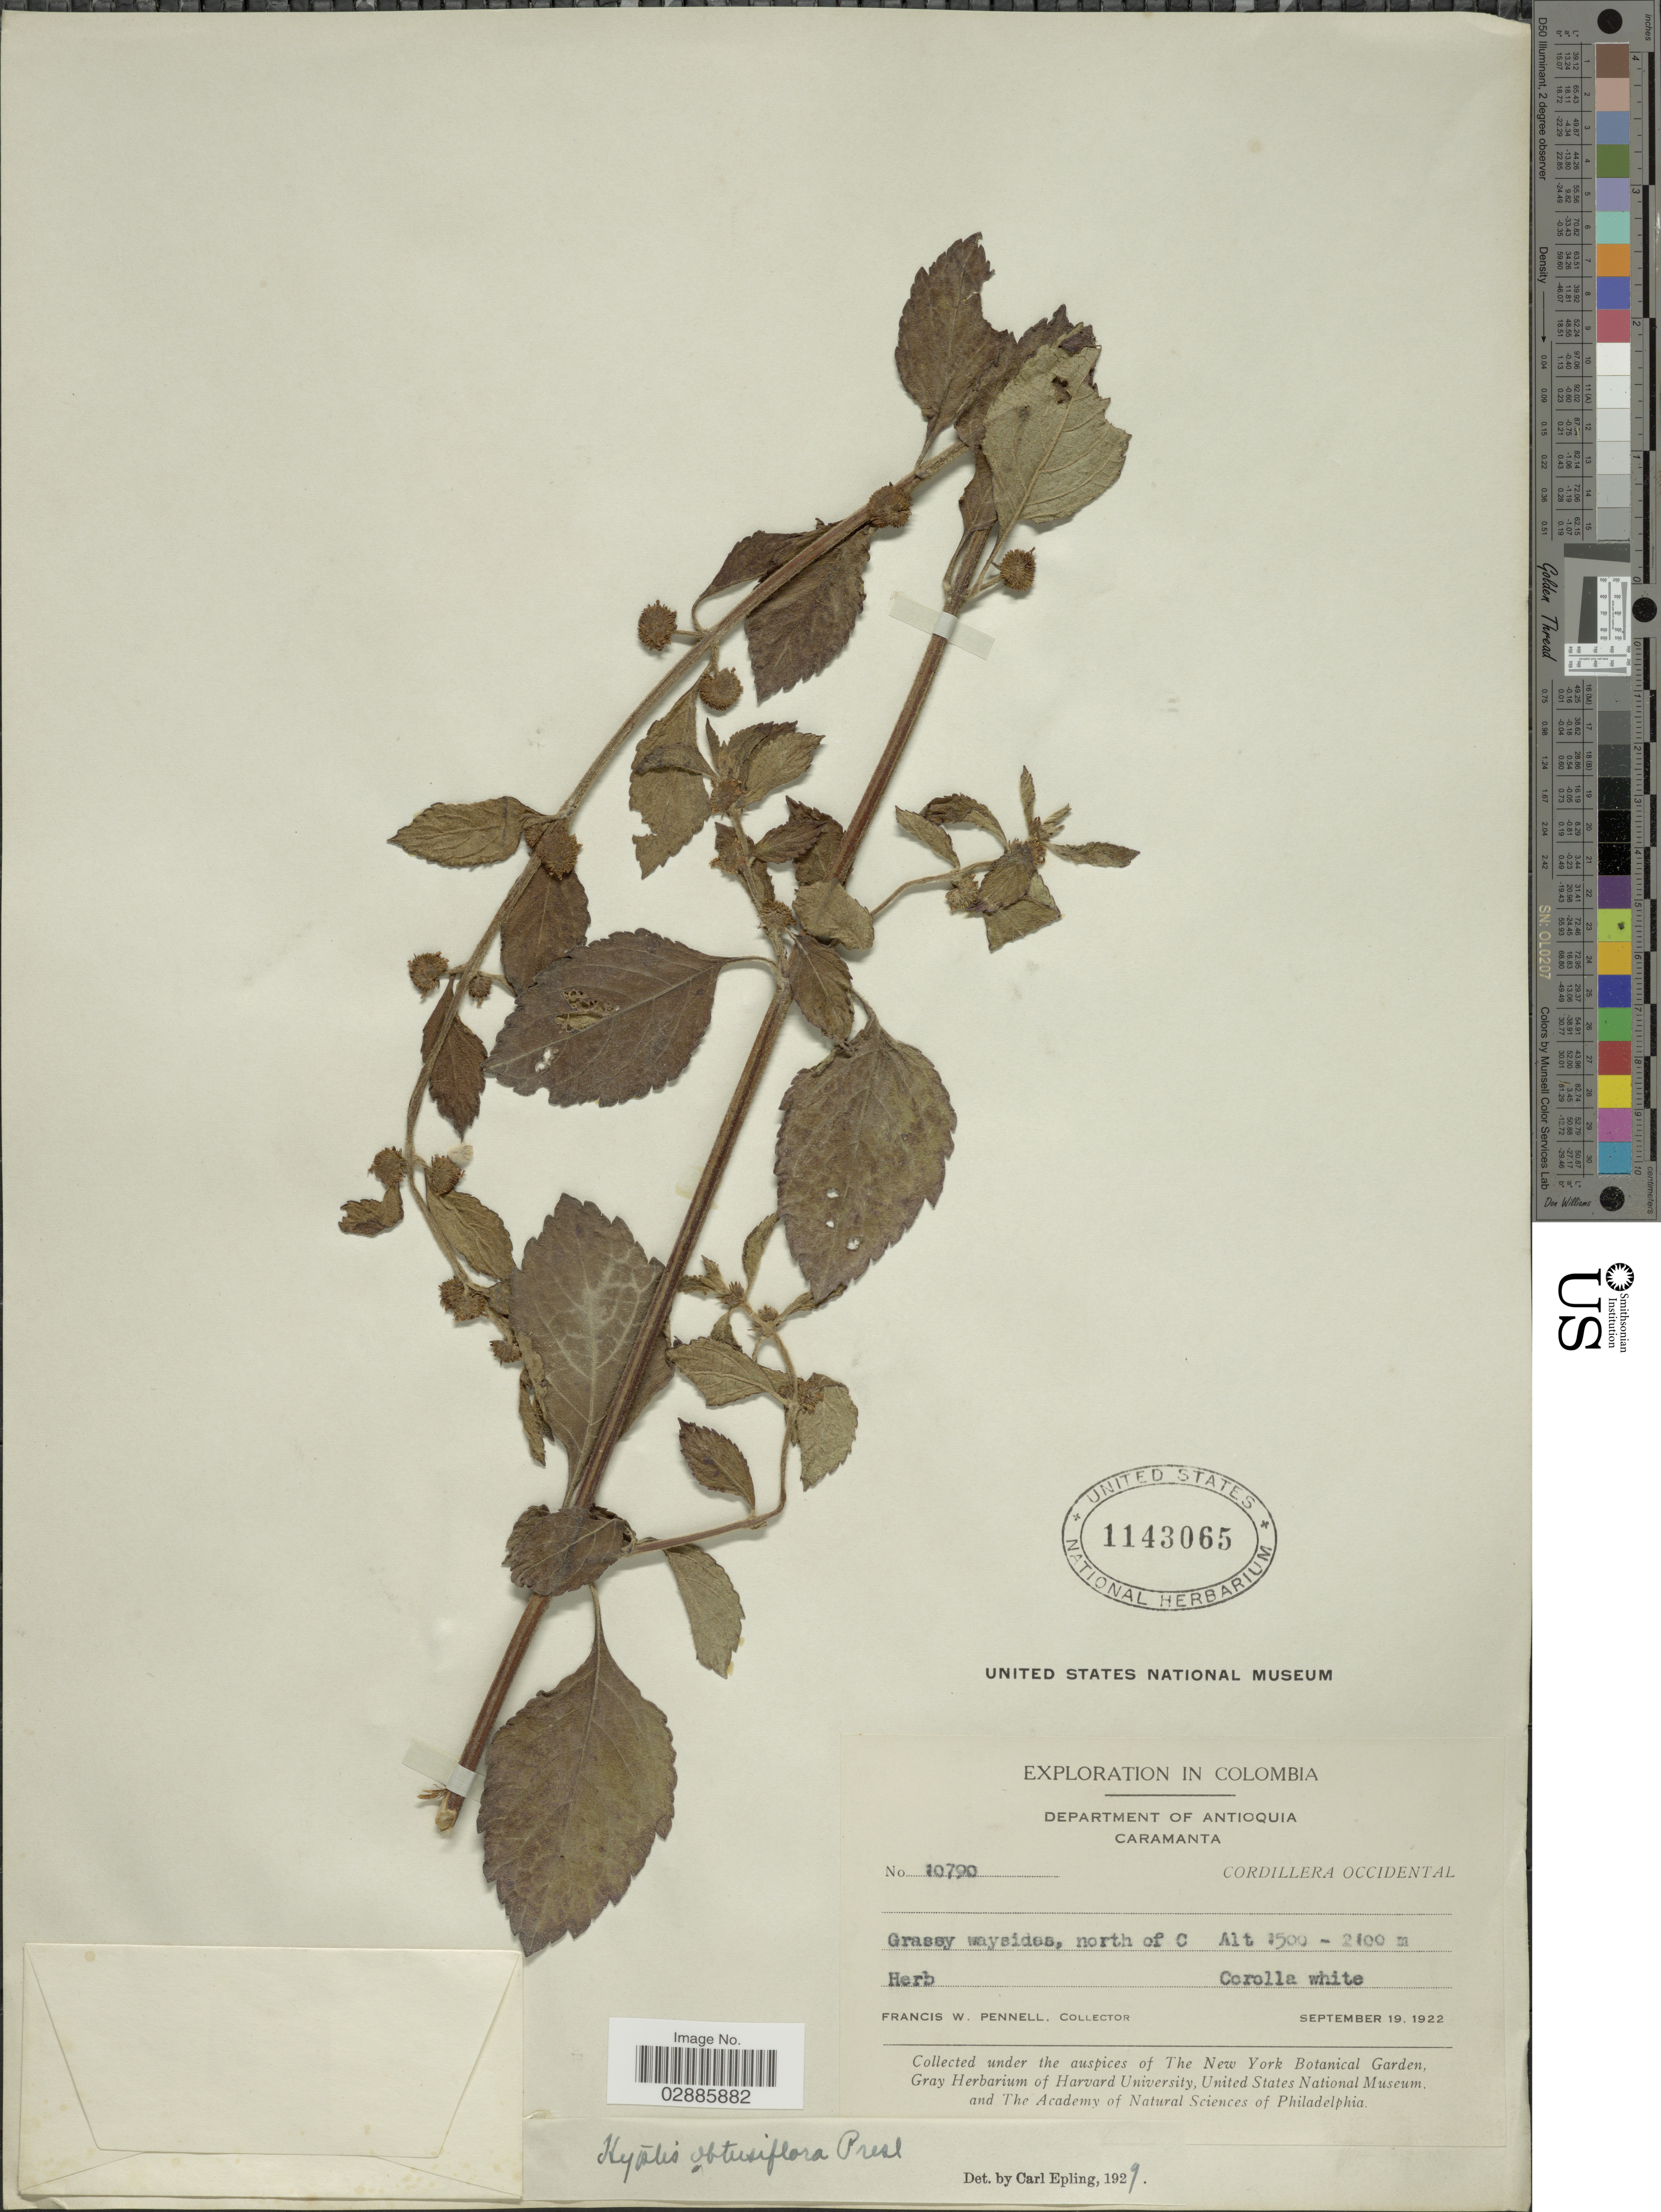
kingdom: Plantae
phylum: Tracheophyta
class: Magnoliopsida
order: Lamiales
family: Lamiaceae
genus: Hyptis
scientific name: Hyptis obtusiflora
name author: C. Presl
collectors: F. W. Pennell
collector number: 10790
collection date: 1922-09-19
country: Colombia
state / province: Antioquia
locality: Department of Antioquia, Carmanta, Cordillera Occidental.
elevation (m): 1500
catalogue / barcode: US 1143065